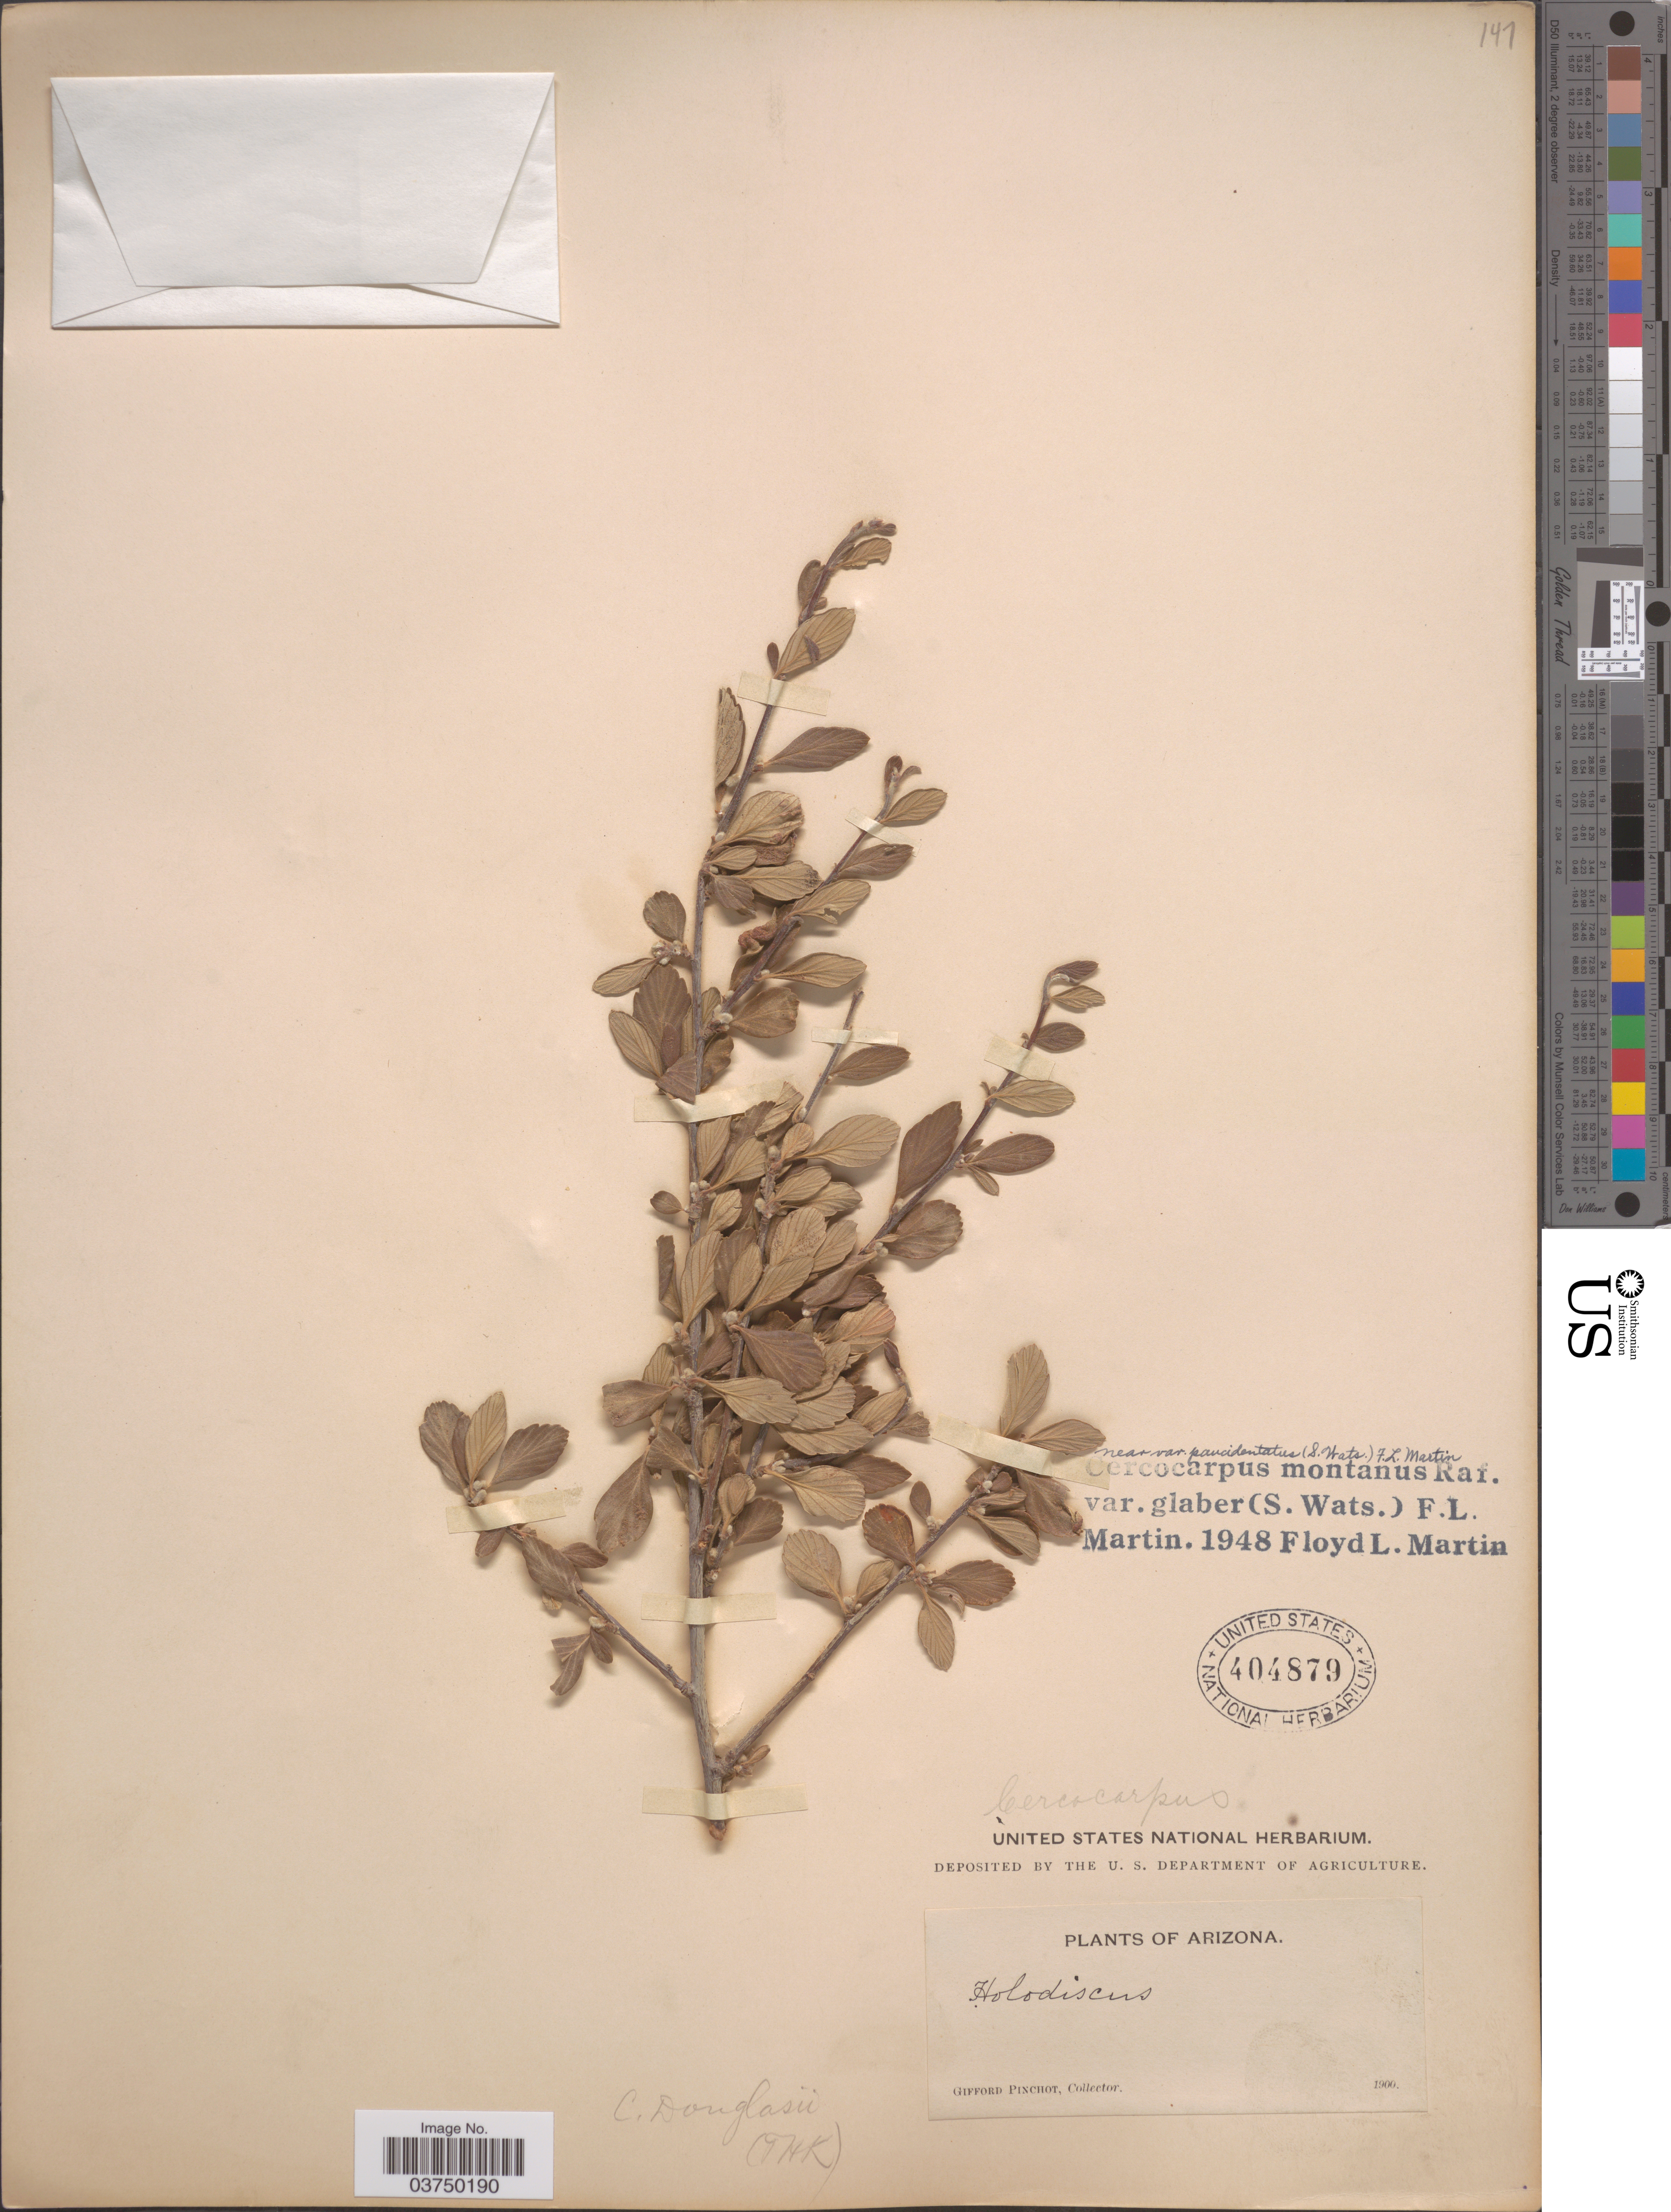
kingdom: Plantae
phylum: Tracheophyta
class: Magnoliopsida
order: Rosales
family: Rosaceae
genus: Cercocarpus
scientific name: Cercocarpus montanus var. glaber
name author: (S. Watson) F.L. Martin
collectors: G. Pinchot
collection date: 1900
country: United States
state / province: Arizona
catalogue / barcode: US 404879